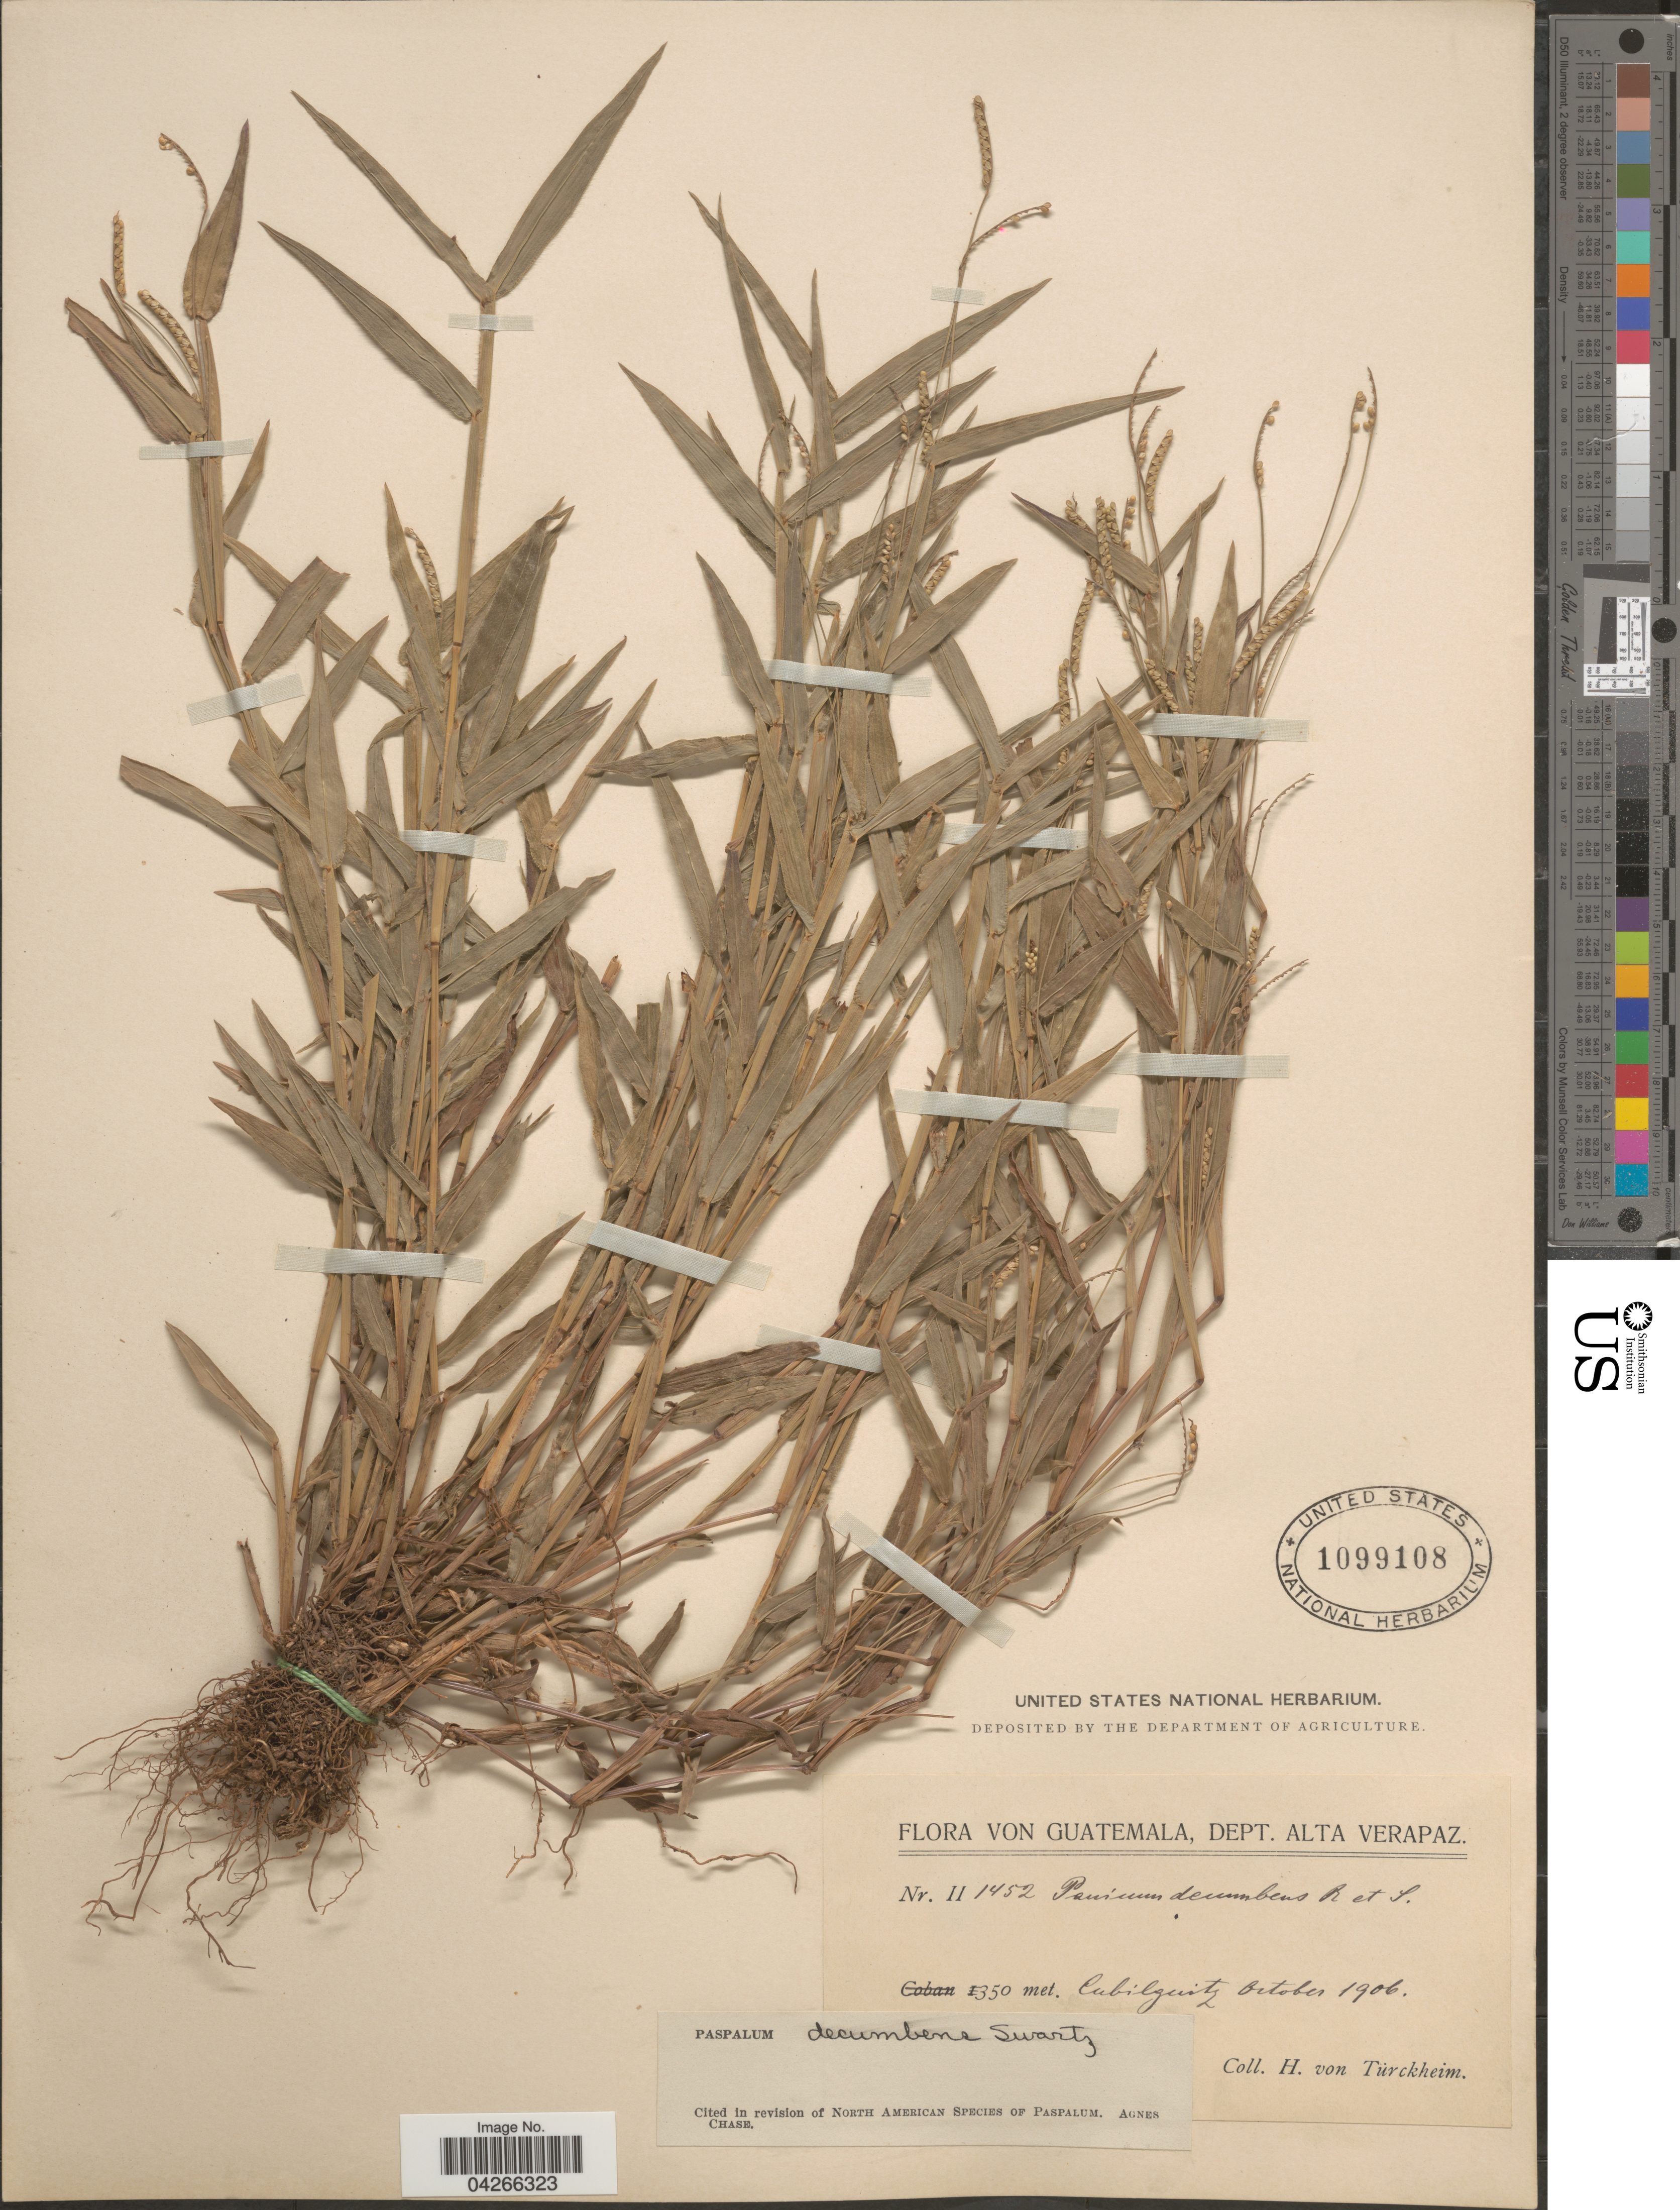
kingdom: Plantae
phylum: Tracheophyta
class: Liliopsida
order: Poales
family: Poaceae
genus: Paspalum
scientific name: Paspalum decumbens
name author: Sw.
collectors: H. von Türckheim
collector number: II1452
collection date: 1906-10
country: Guatemala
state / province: Alta Verapaz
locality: Dept. Alta Verapaz. Cubilguitz.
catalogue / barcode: US 1099108